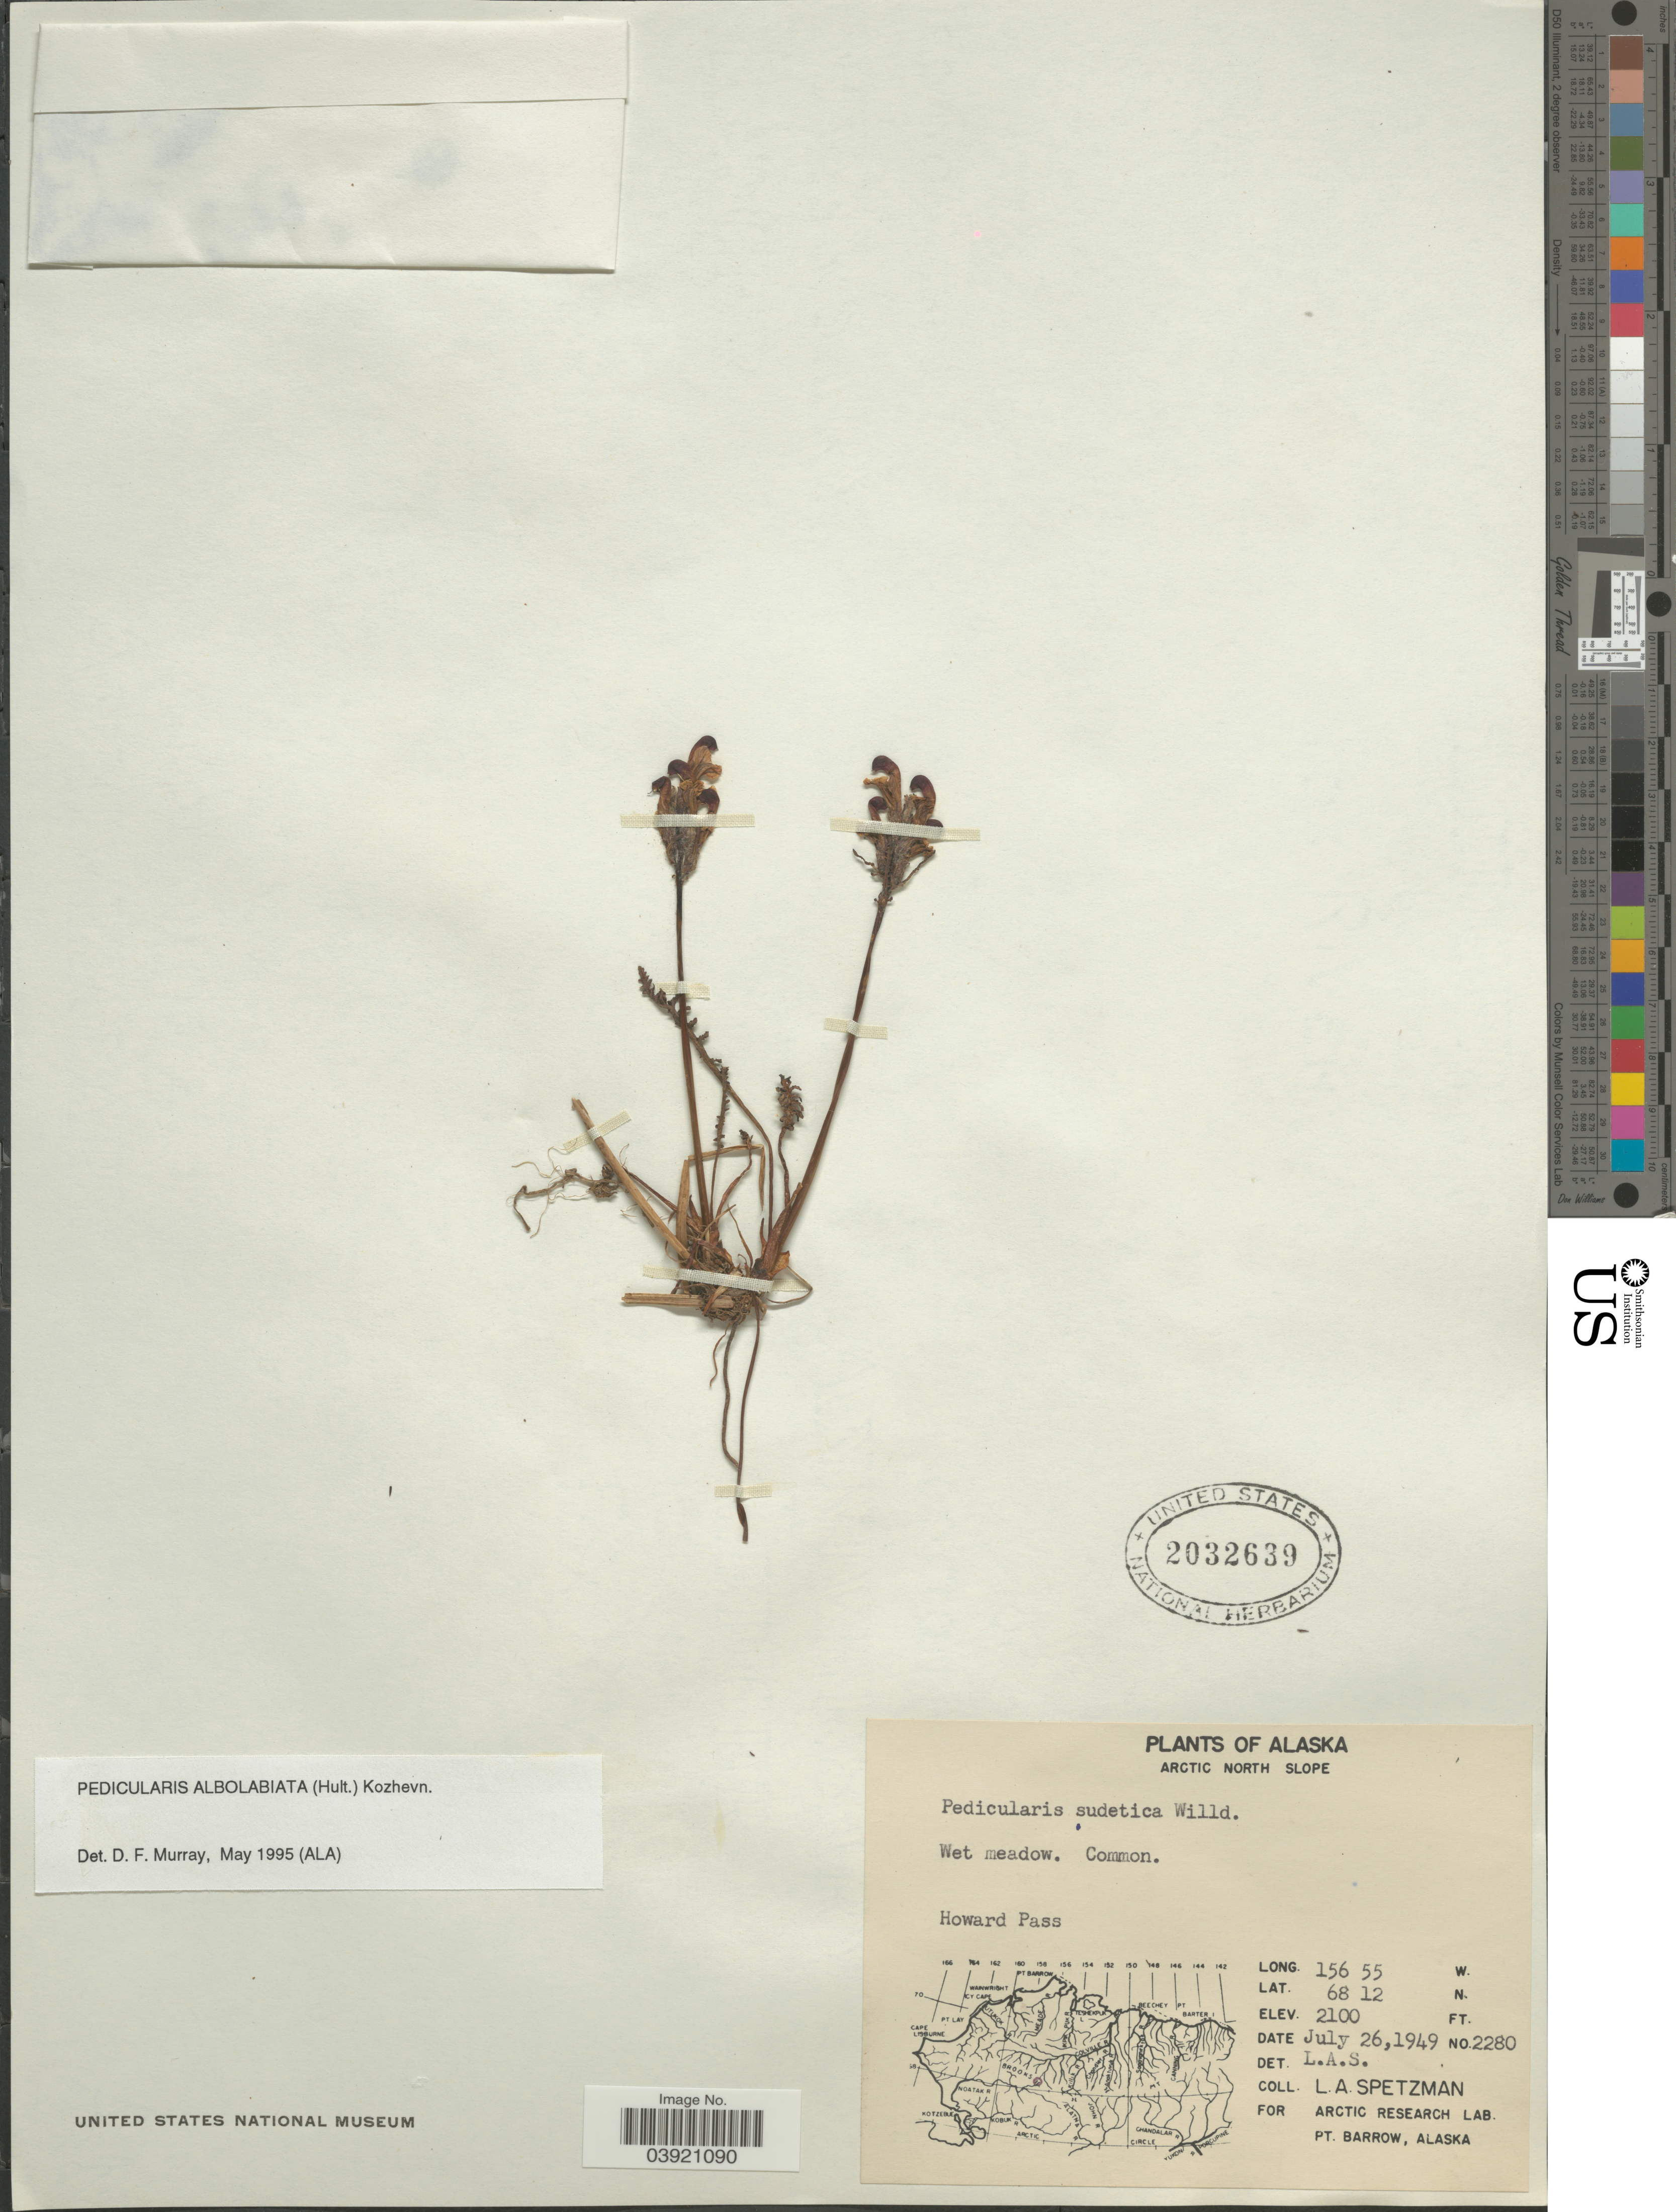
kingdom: Plantae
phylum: Tracheophyta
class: Magnoliopsida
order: Lamiales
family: Orobanchaceae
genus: Pedicularis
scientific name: Pedicularis albolabiata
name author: (Hultén) Kozhevn.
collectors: L. Spetzman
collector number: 2280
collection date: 1949-07-26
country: United States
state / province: Alaska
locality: Acrtic North Slope. Howard Pass.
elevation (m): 640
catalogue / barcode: US 2032639